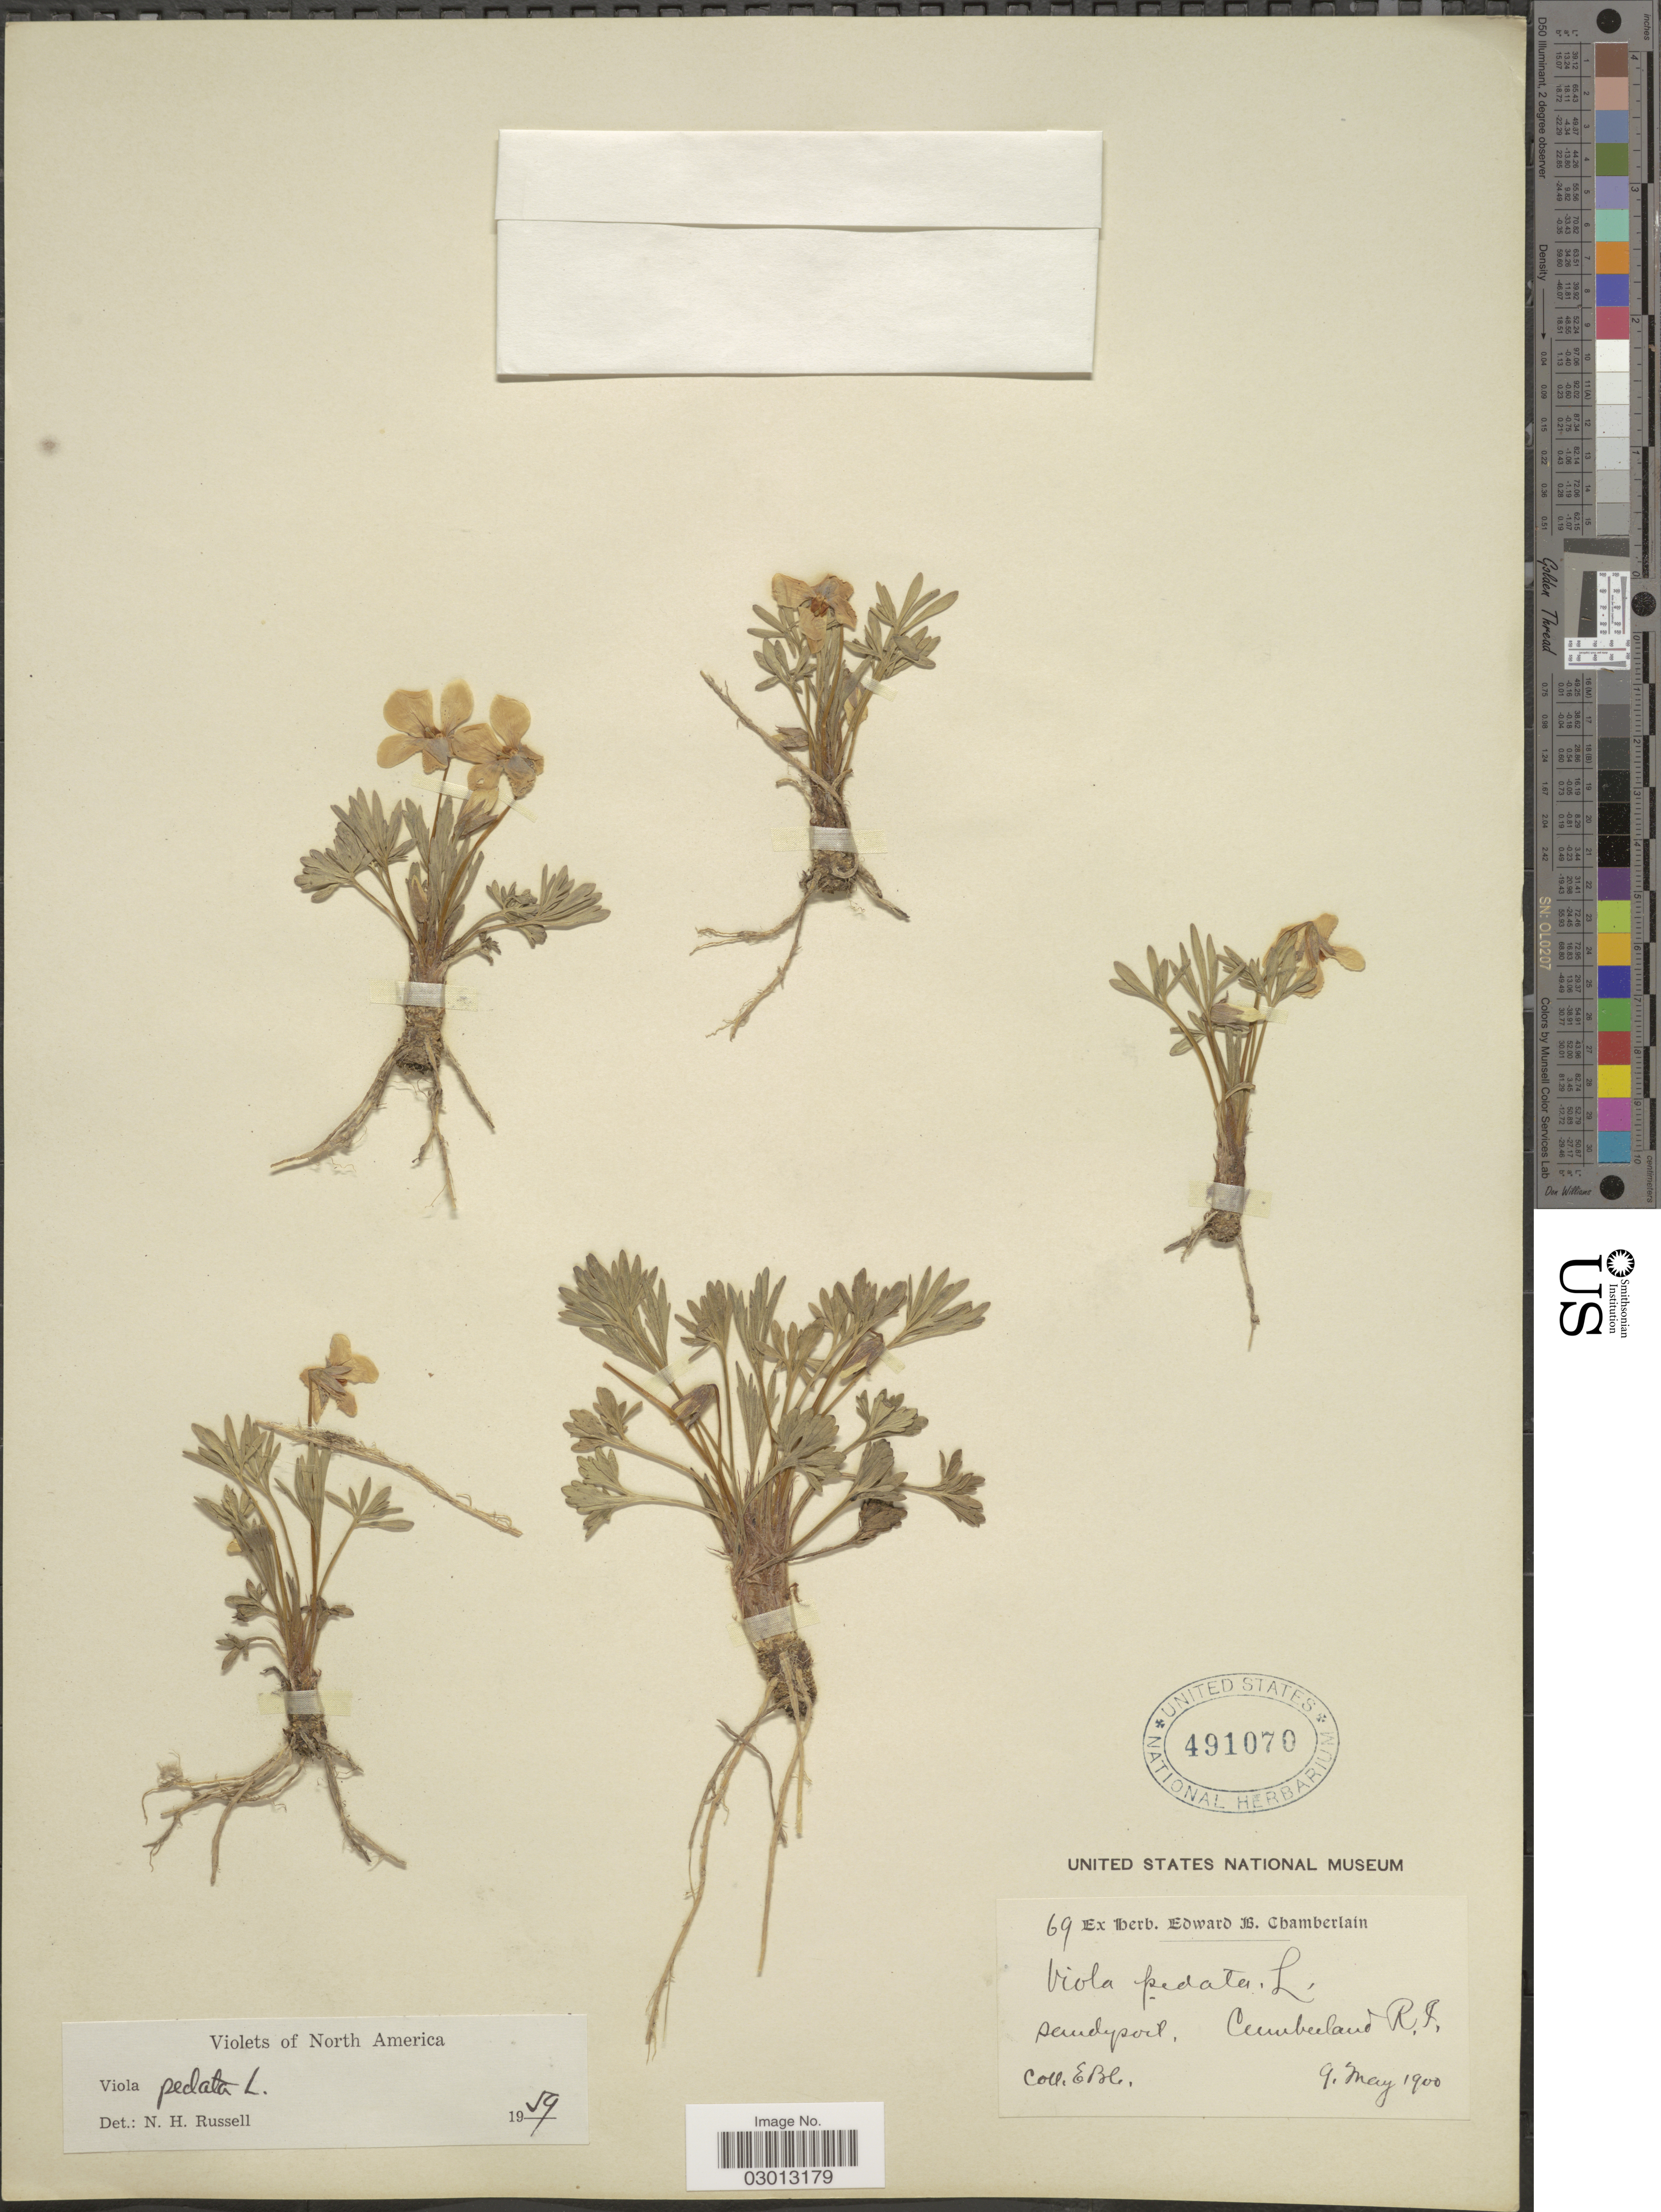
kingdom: Plantae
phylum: Tracheophyta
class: Magnoliopsida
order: Malpighiales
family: Violaceae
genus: Viola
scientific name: Viola pedata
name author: L.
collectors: E. Chamberlain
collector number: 69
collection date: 1900-05-09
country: United States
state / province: Rhode Island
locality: Cumberland.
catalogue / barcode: US 491070